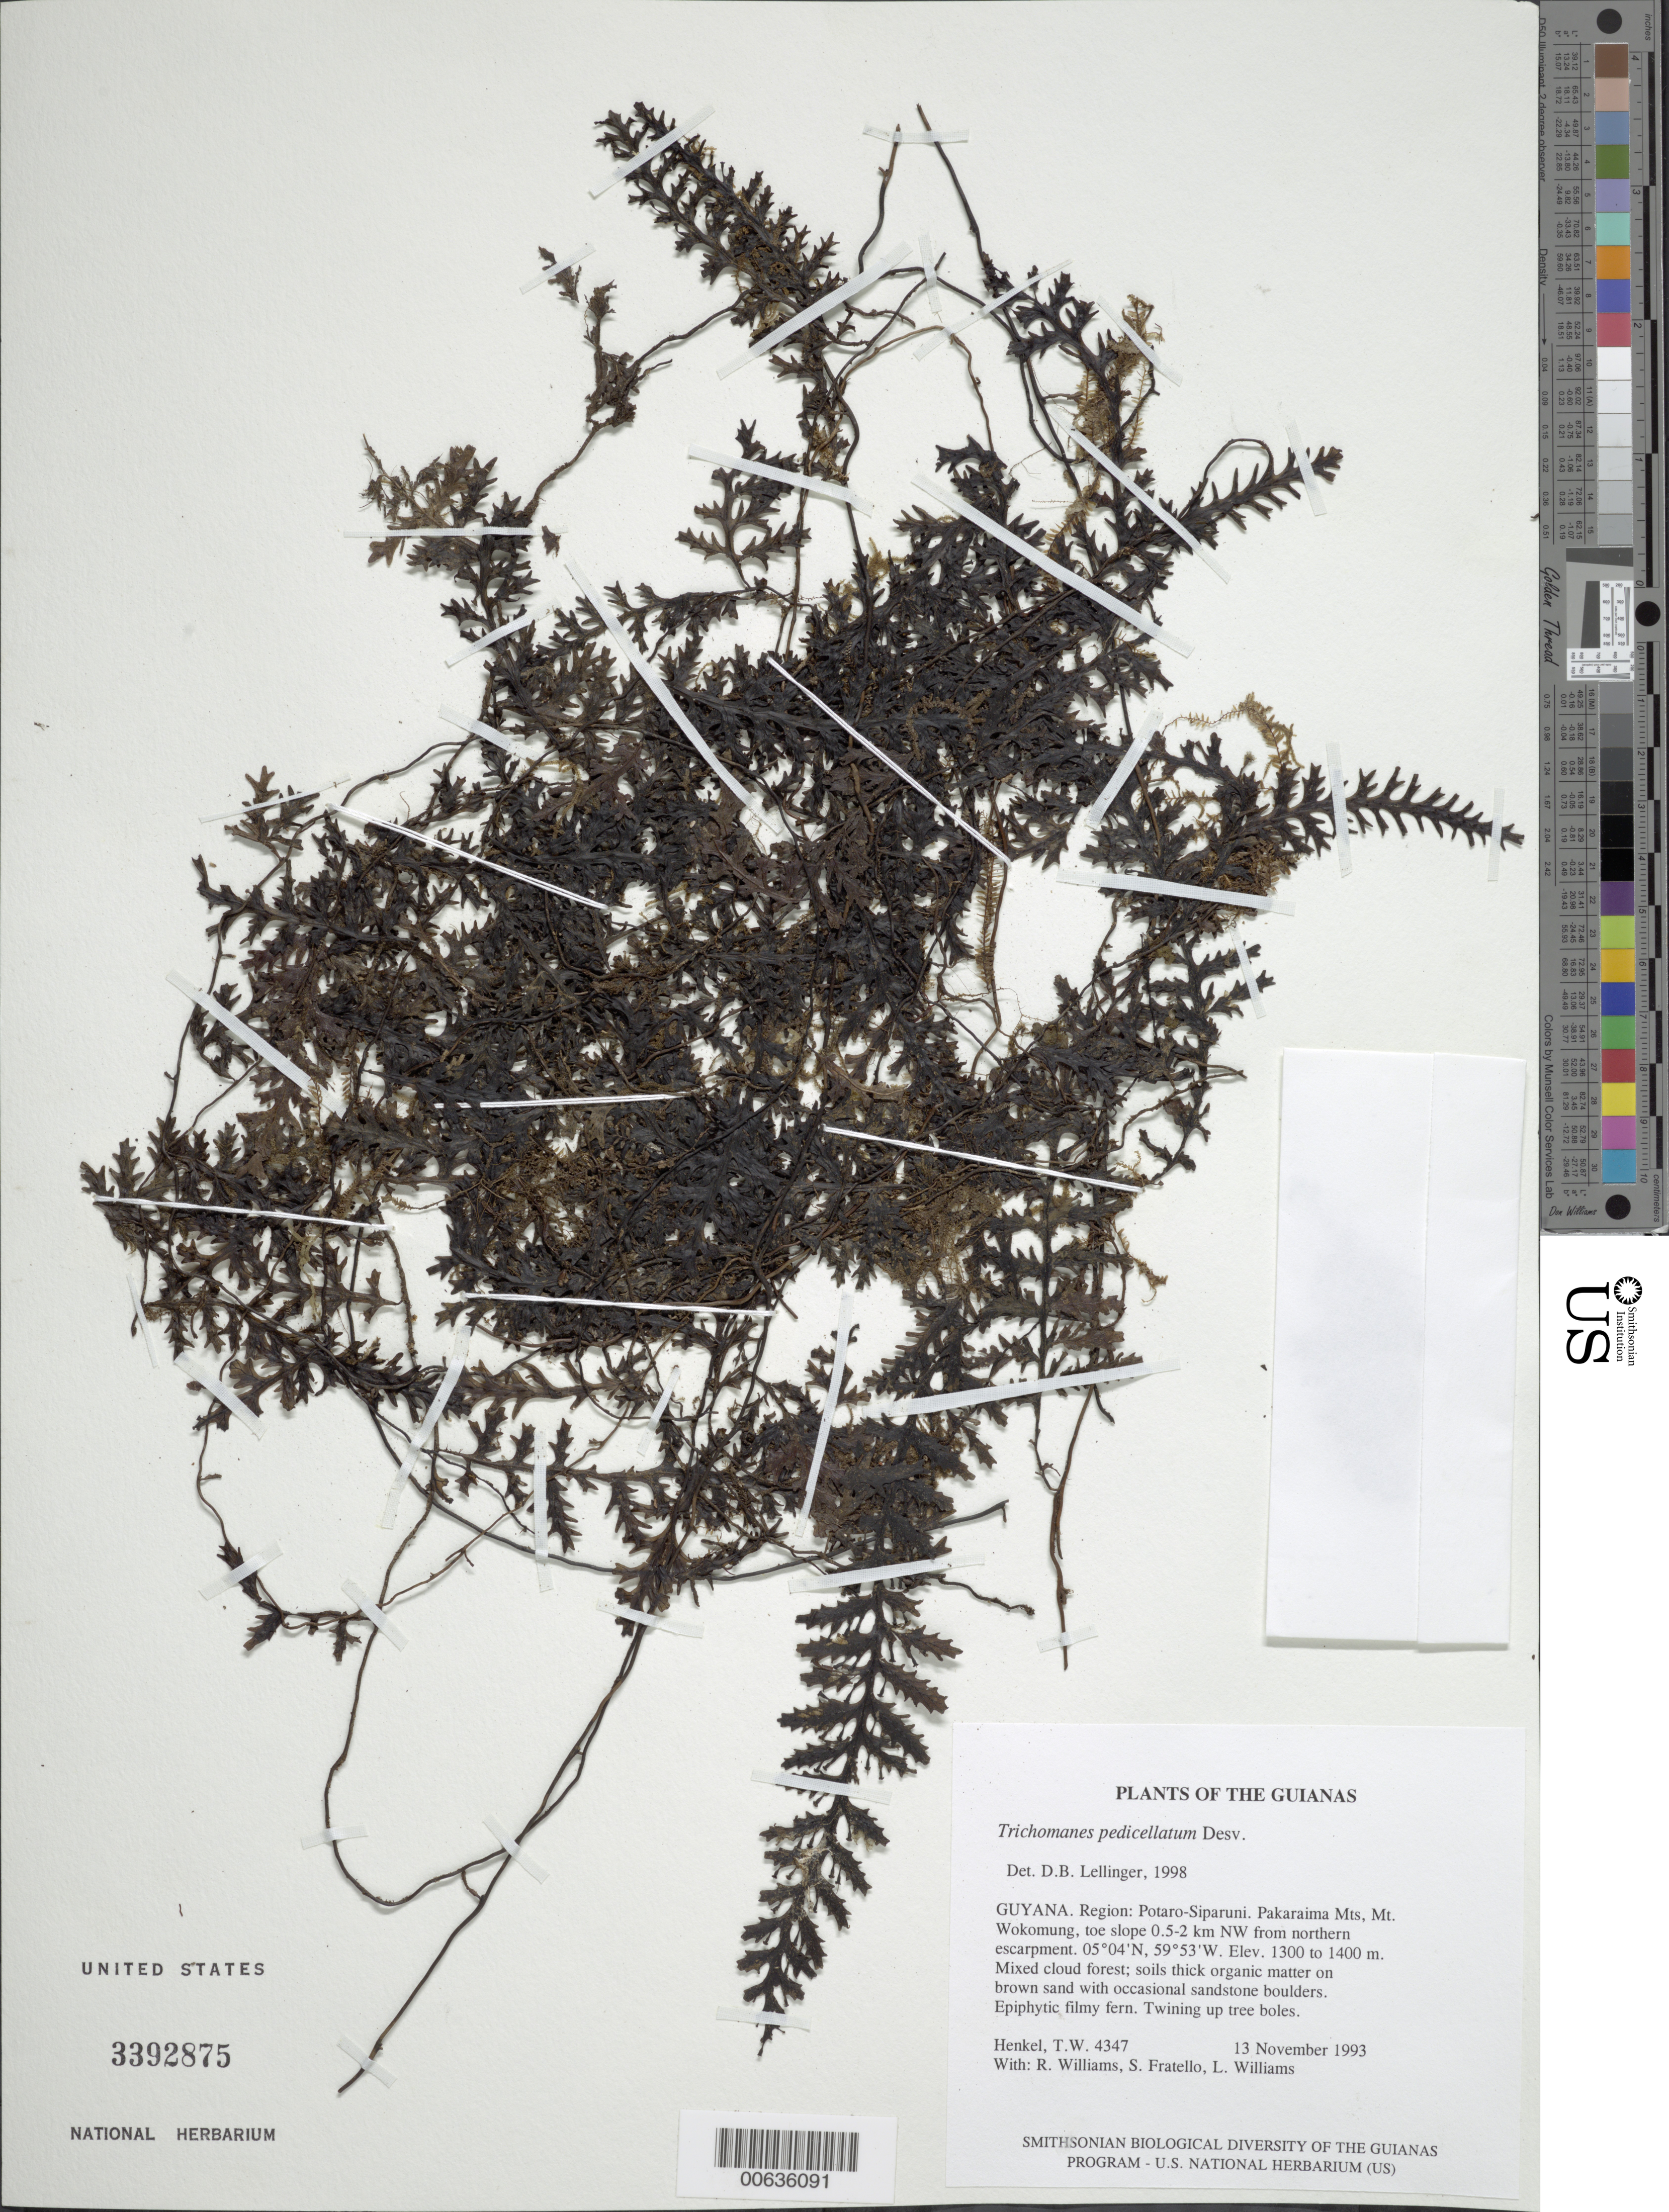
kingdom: Plantae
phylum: Tracheophyta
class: Polypodiopsida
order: Hymenophyllales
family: Hymenophyllaceae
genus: Trichomanes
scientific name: Trichomanes pedicellatum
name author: Desv.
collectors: T. Henkel, R. Williams, S. Fratello & L. Williams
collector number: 4344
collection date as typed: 13 November 1993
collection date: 1993-11-13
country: Guyana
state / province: Potaro-Siparuni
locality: Pakaraima Mts, Mt. Wokomung, toe slope 0.5-2 km NW from northern escarpment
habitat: Mixed cloud forest; soils thick organic matter on brown sand with occasional sandstone boulders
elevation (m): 1300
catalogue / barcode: US 3392874